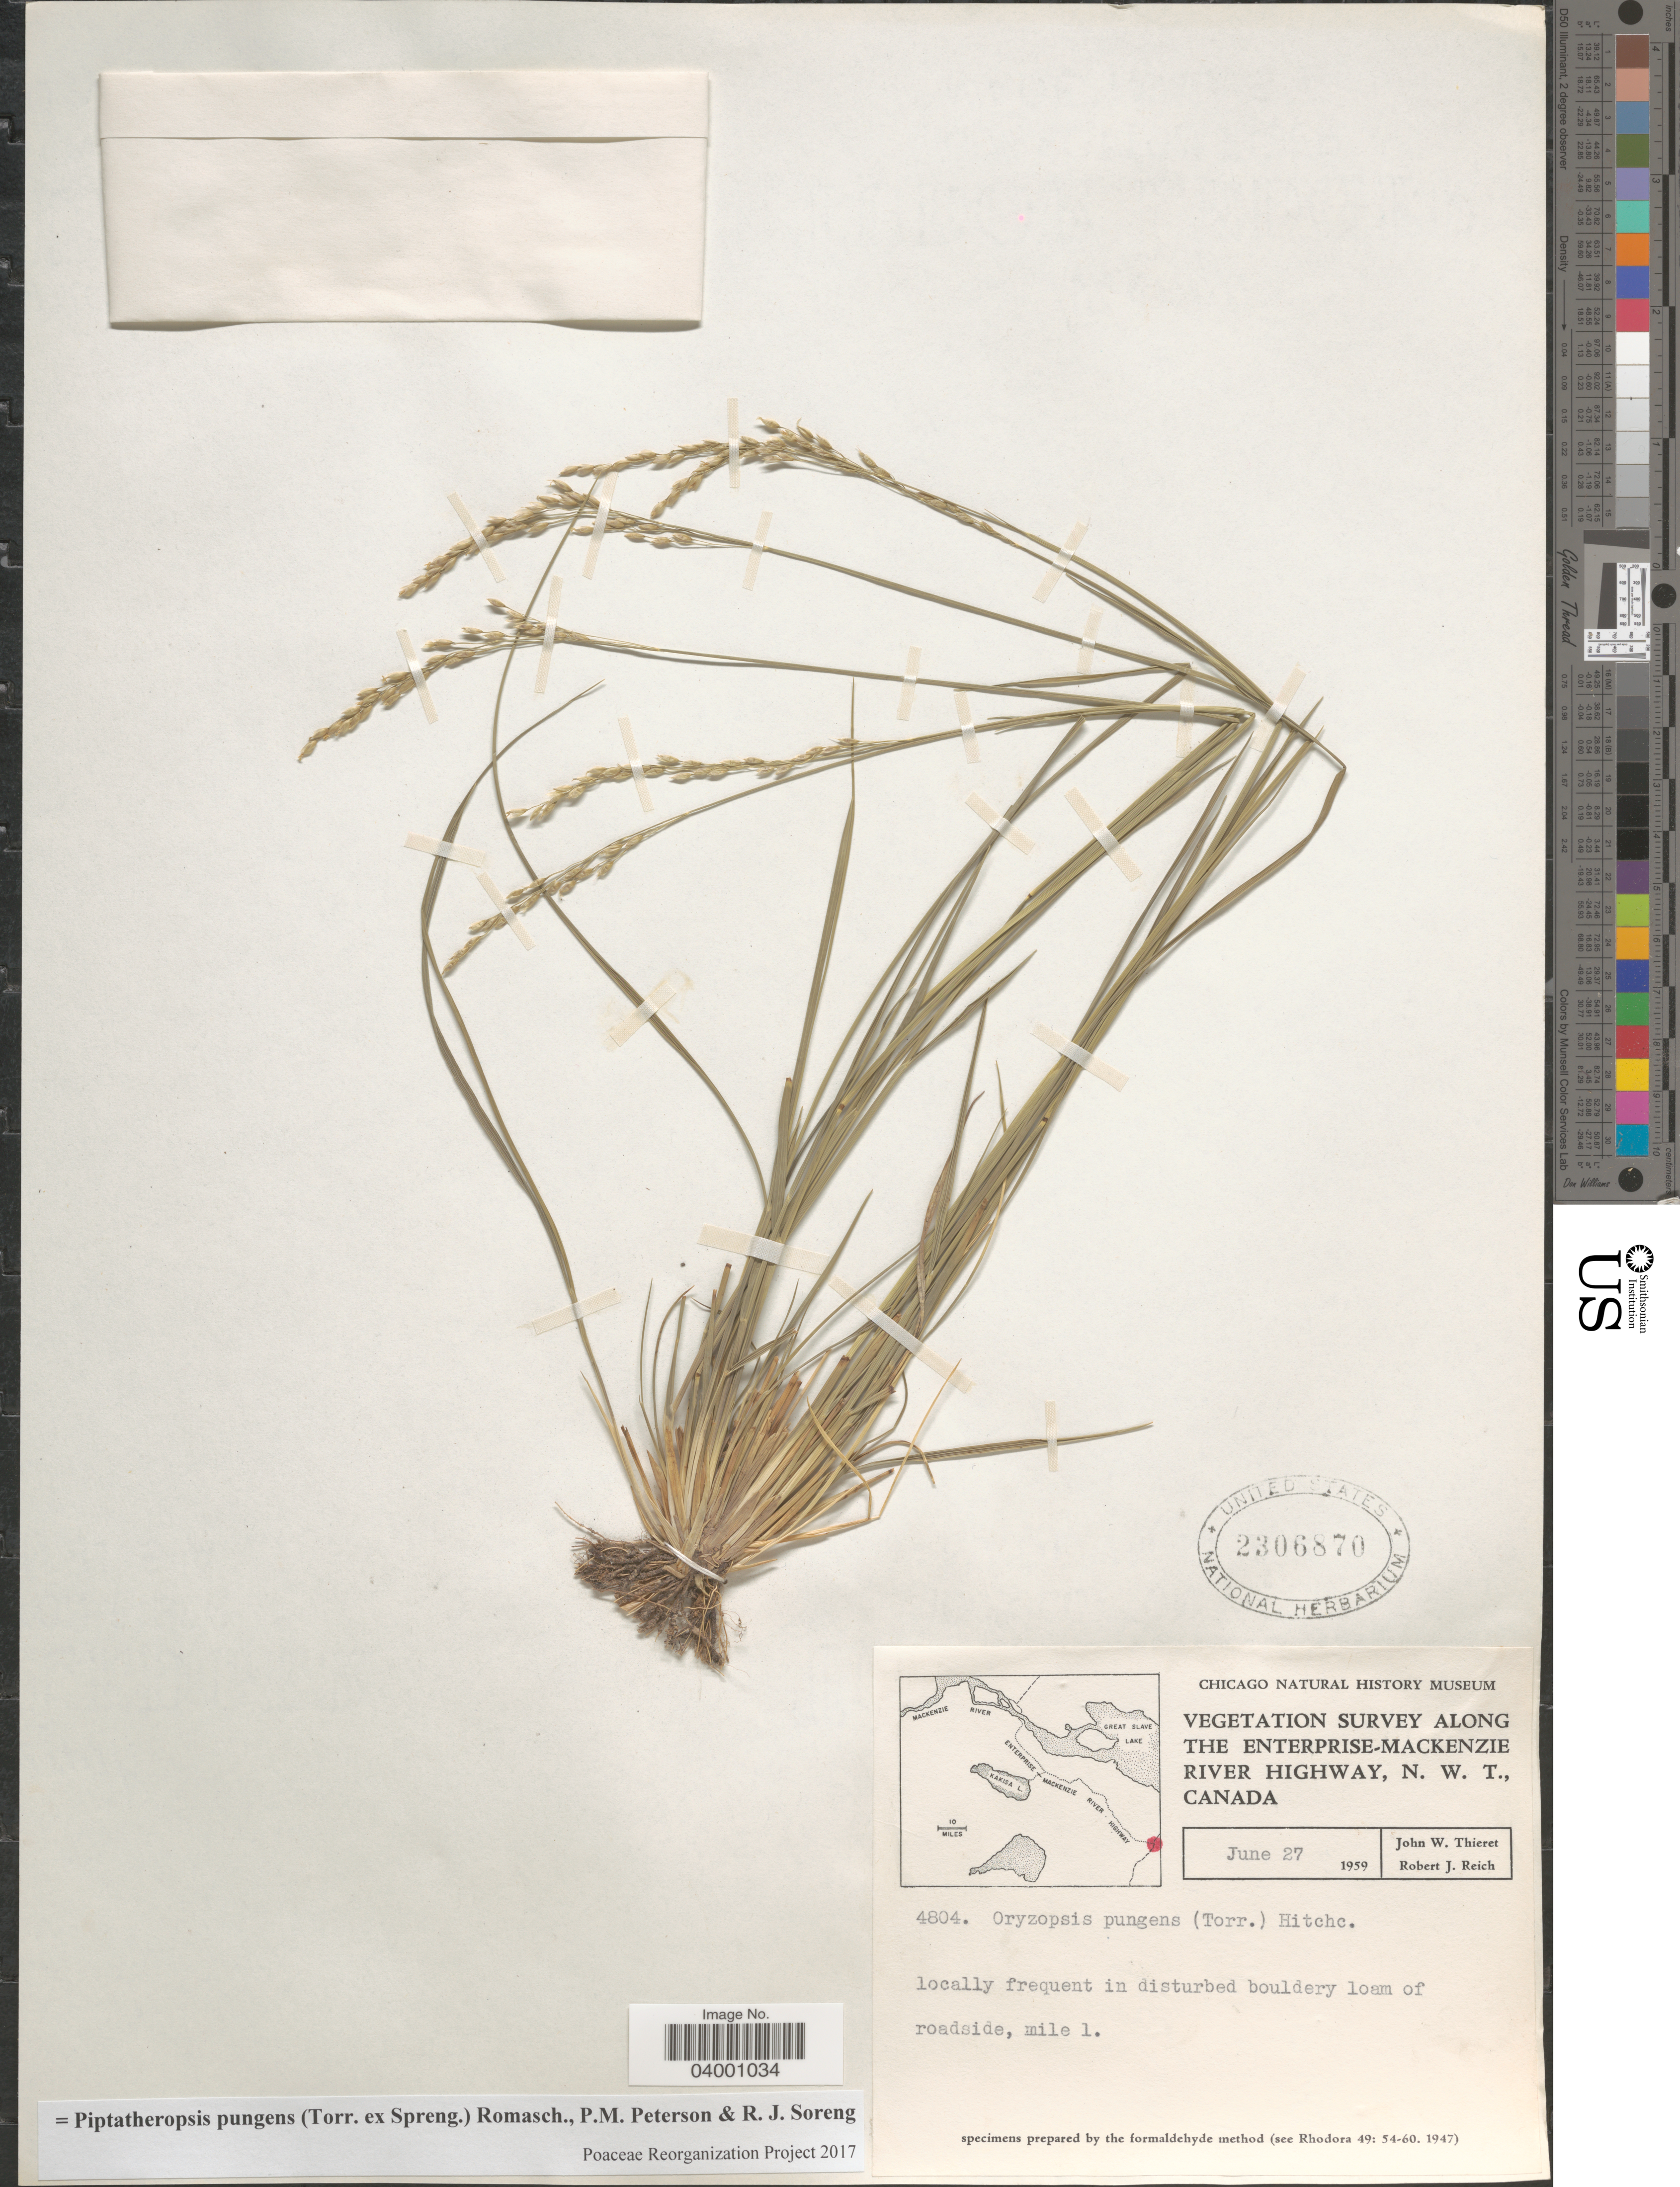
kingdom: Plantae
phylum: Tracheophyta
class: Liliopsida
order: Poales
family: Poaceae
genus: Piptatheropsis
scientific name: Piptatheropsis pungens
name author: (Torr. ex Spreng.) Romasch. et al.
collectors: J. W. Thieret & R. Reich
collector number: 4804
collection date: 1959-06-27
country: Canada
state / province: Northwest Territories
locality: Along the Enterprise-Mackenzie River Highway, N.W.T. Locally frequent in disturbed bouldery loam of roadside, mile 1.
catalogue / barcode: US 2306870